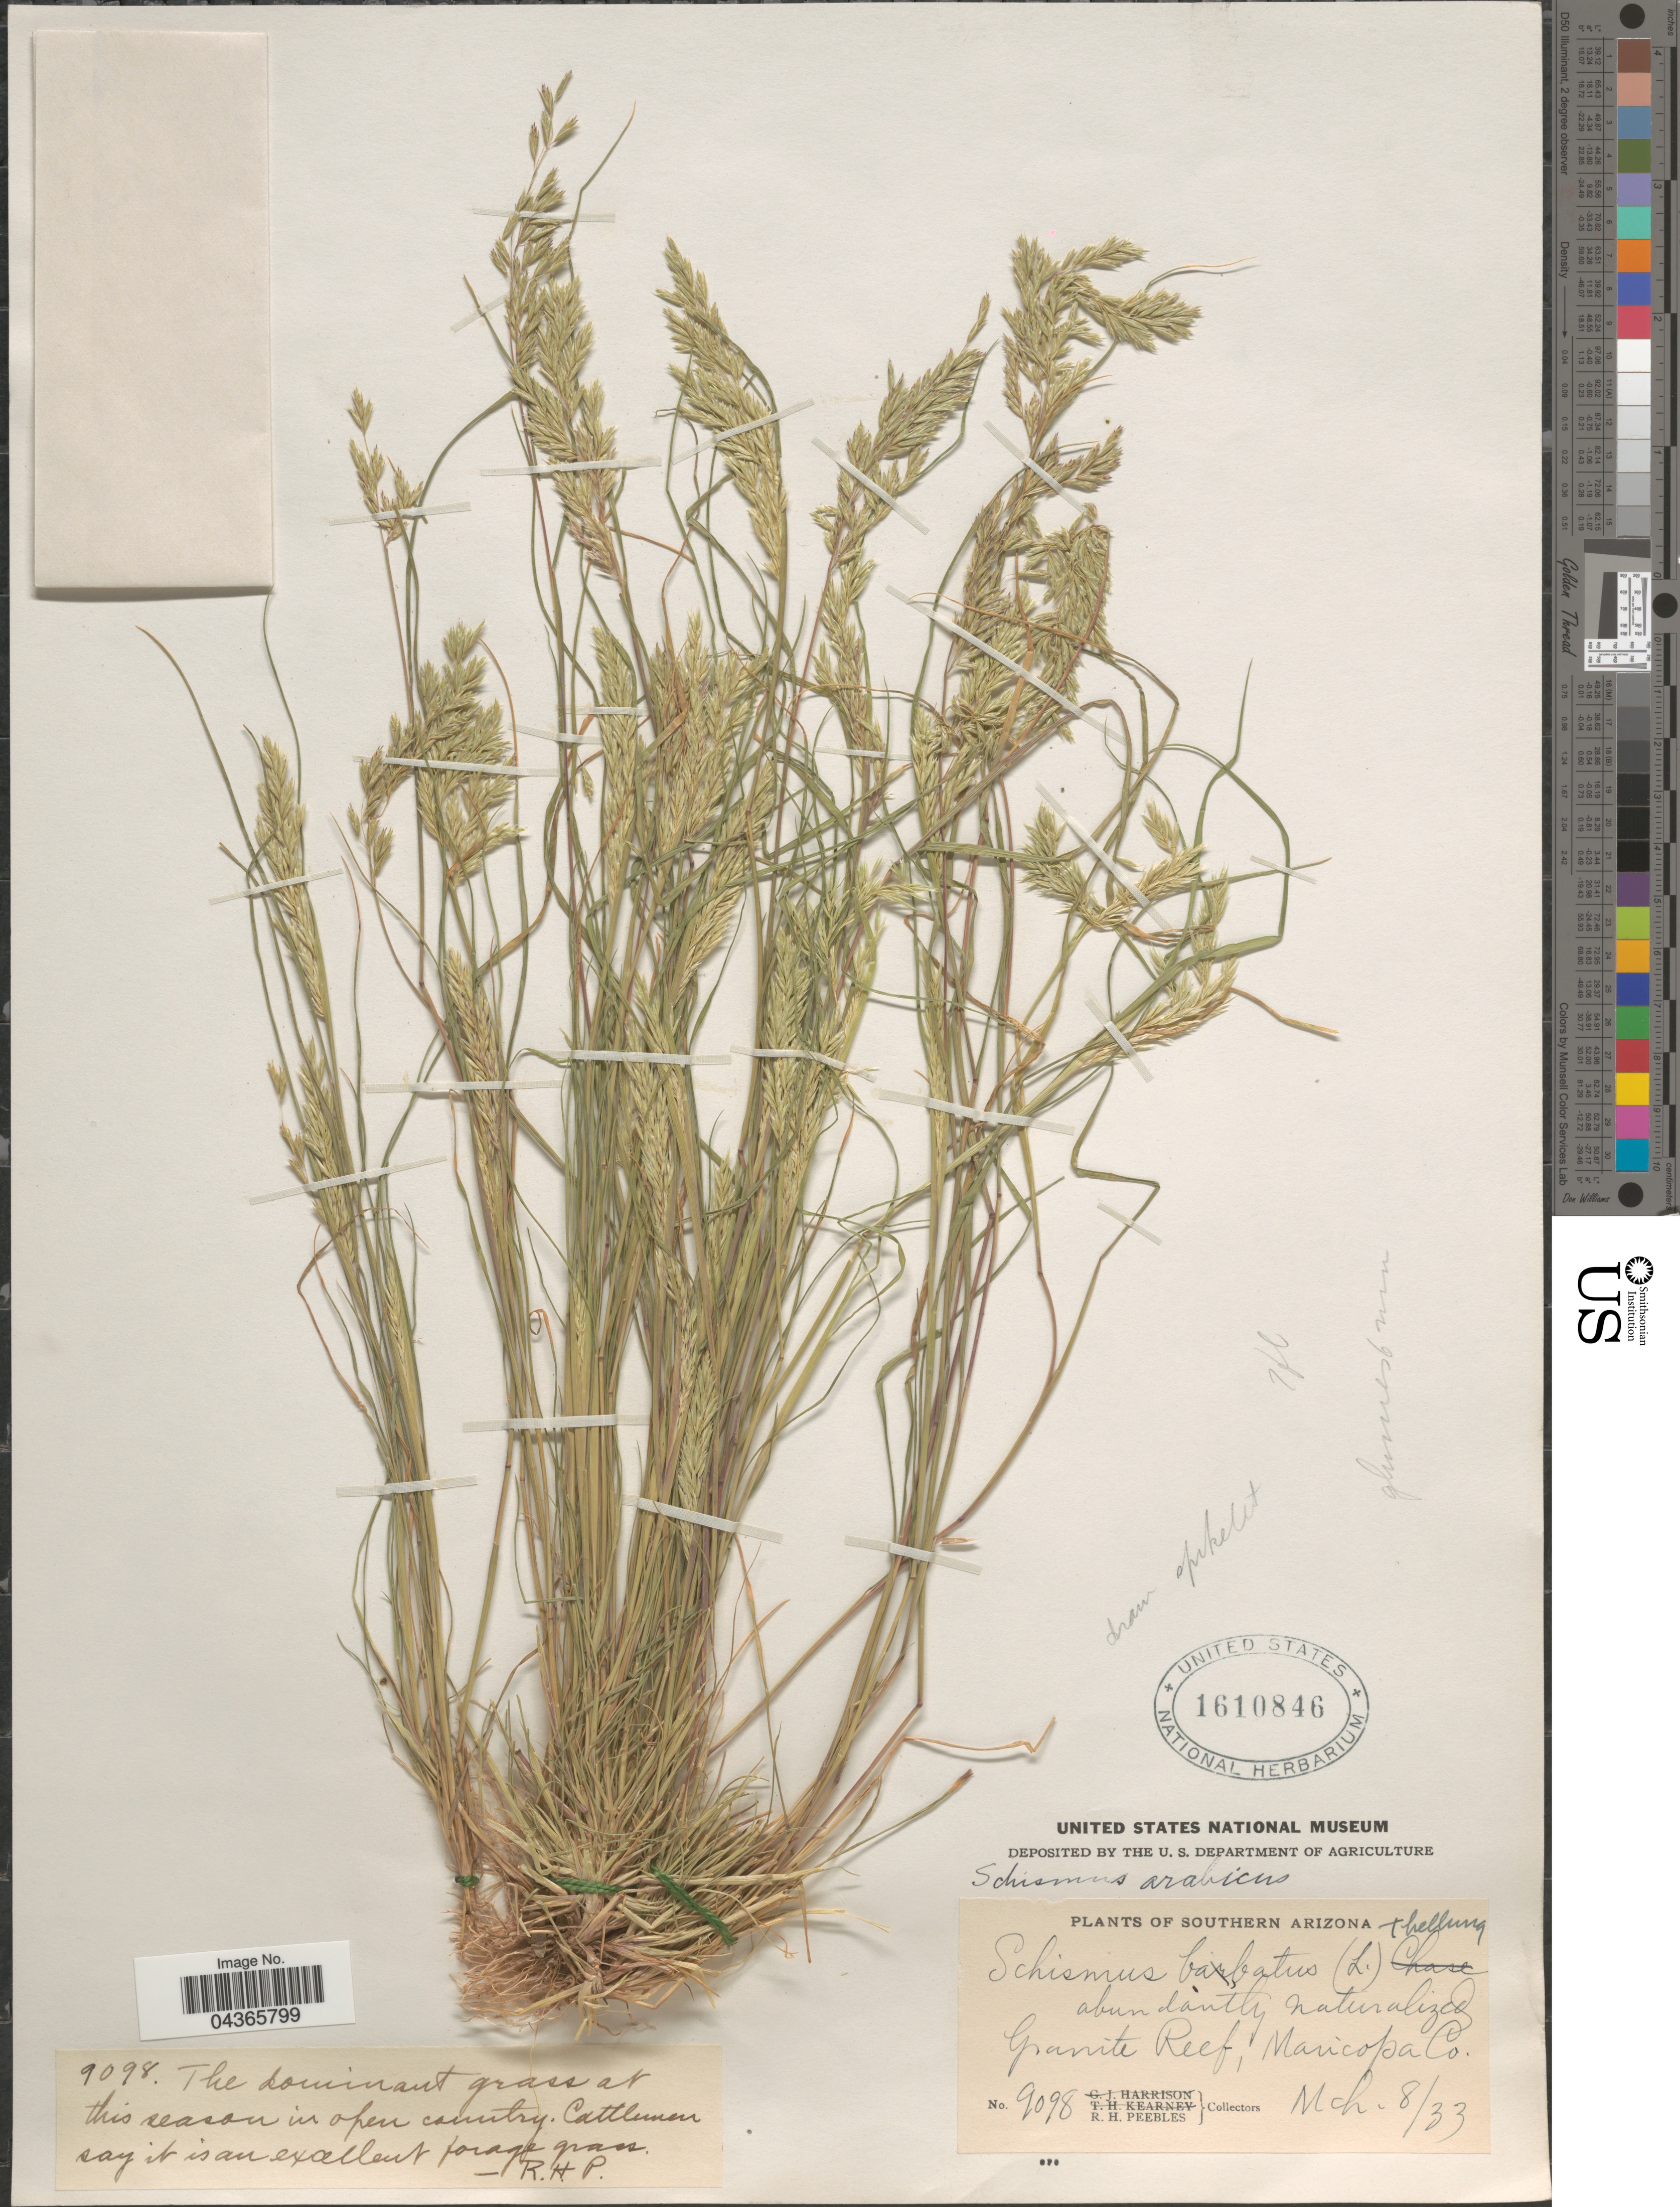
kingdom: Plantae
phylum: Tracheophyta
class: Liliopsida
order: Poales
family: Poaceae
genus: Schismus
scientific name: Schismus arabicus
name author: Nees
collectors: R. H. Peebles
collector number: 9098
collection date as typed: Transcribed d/m/y: 8/3/33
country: United States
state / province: Arizona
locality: Southern Arizona. Granite Reef, Maricopa Co.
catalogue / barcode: US 1610846